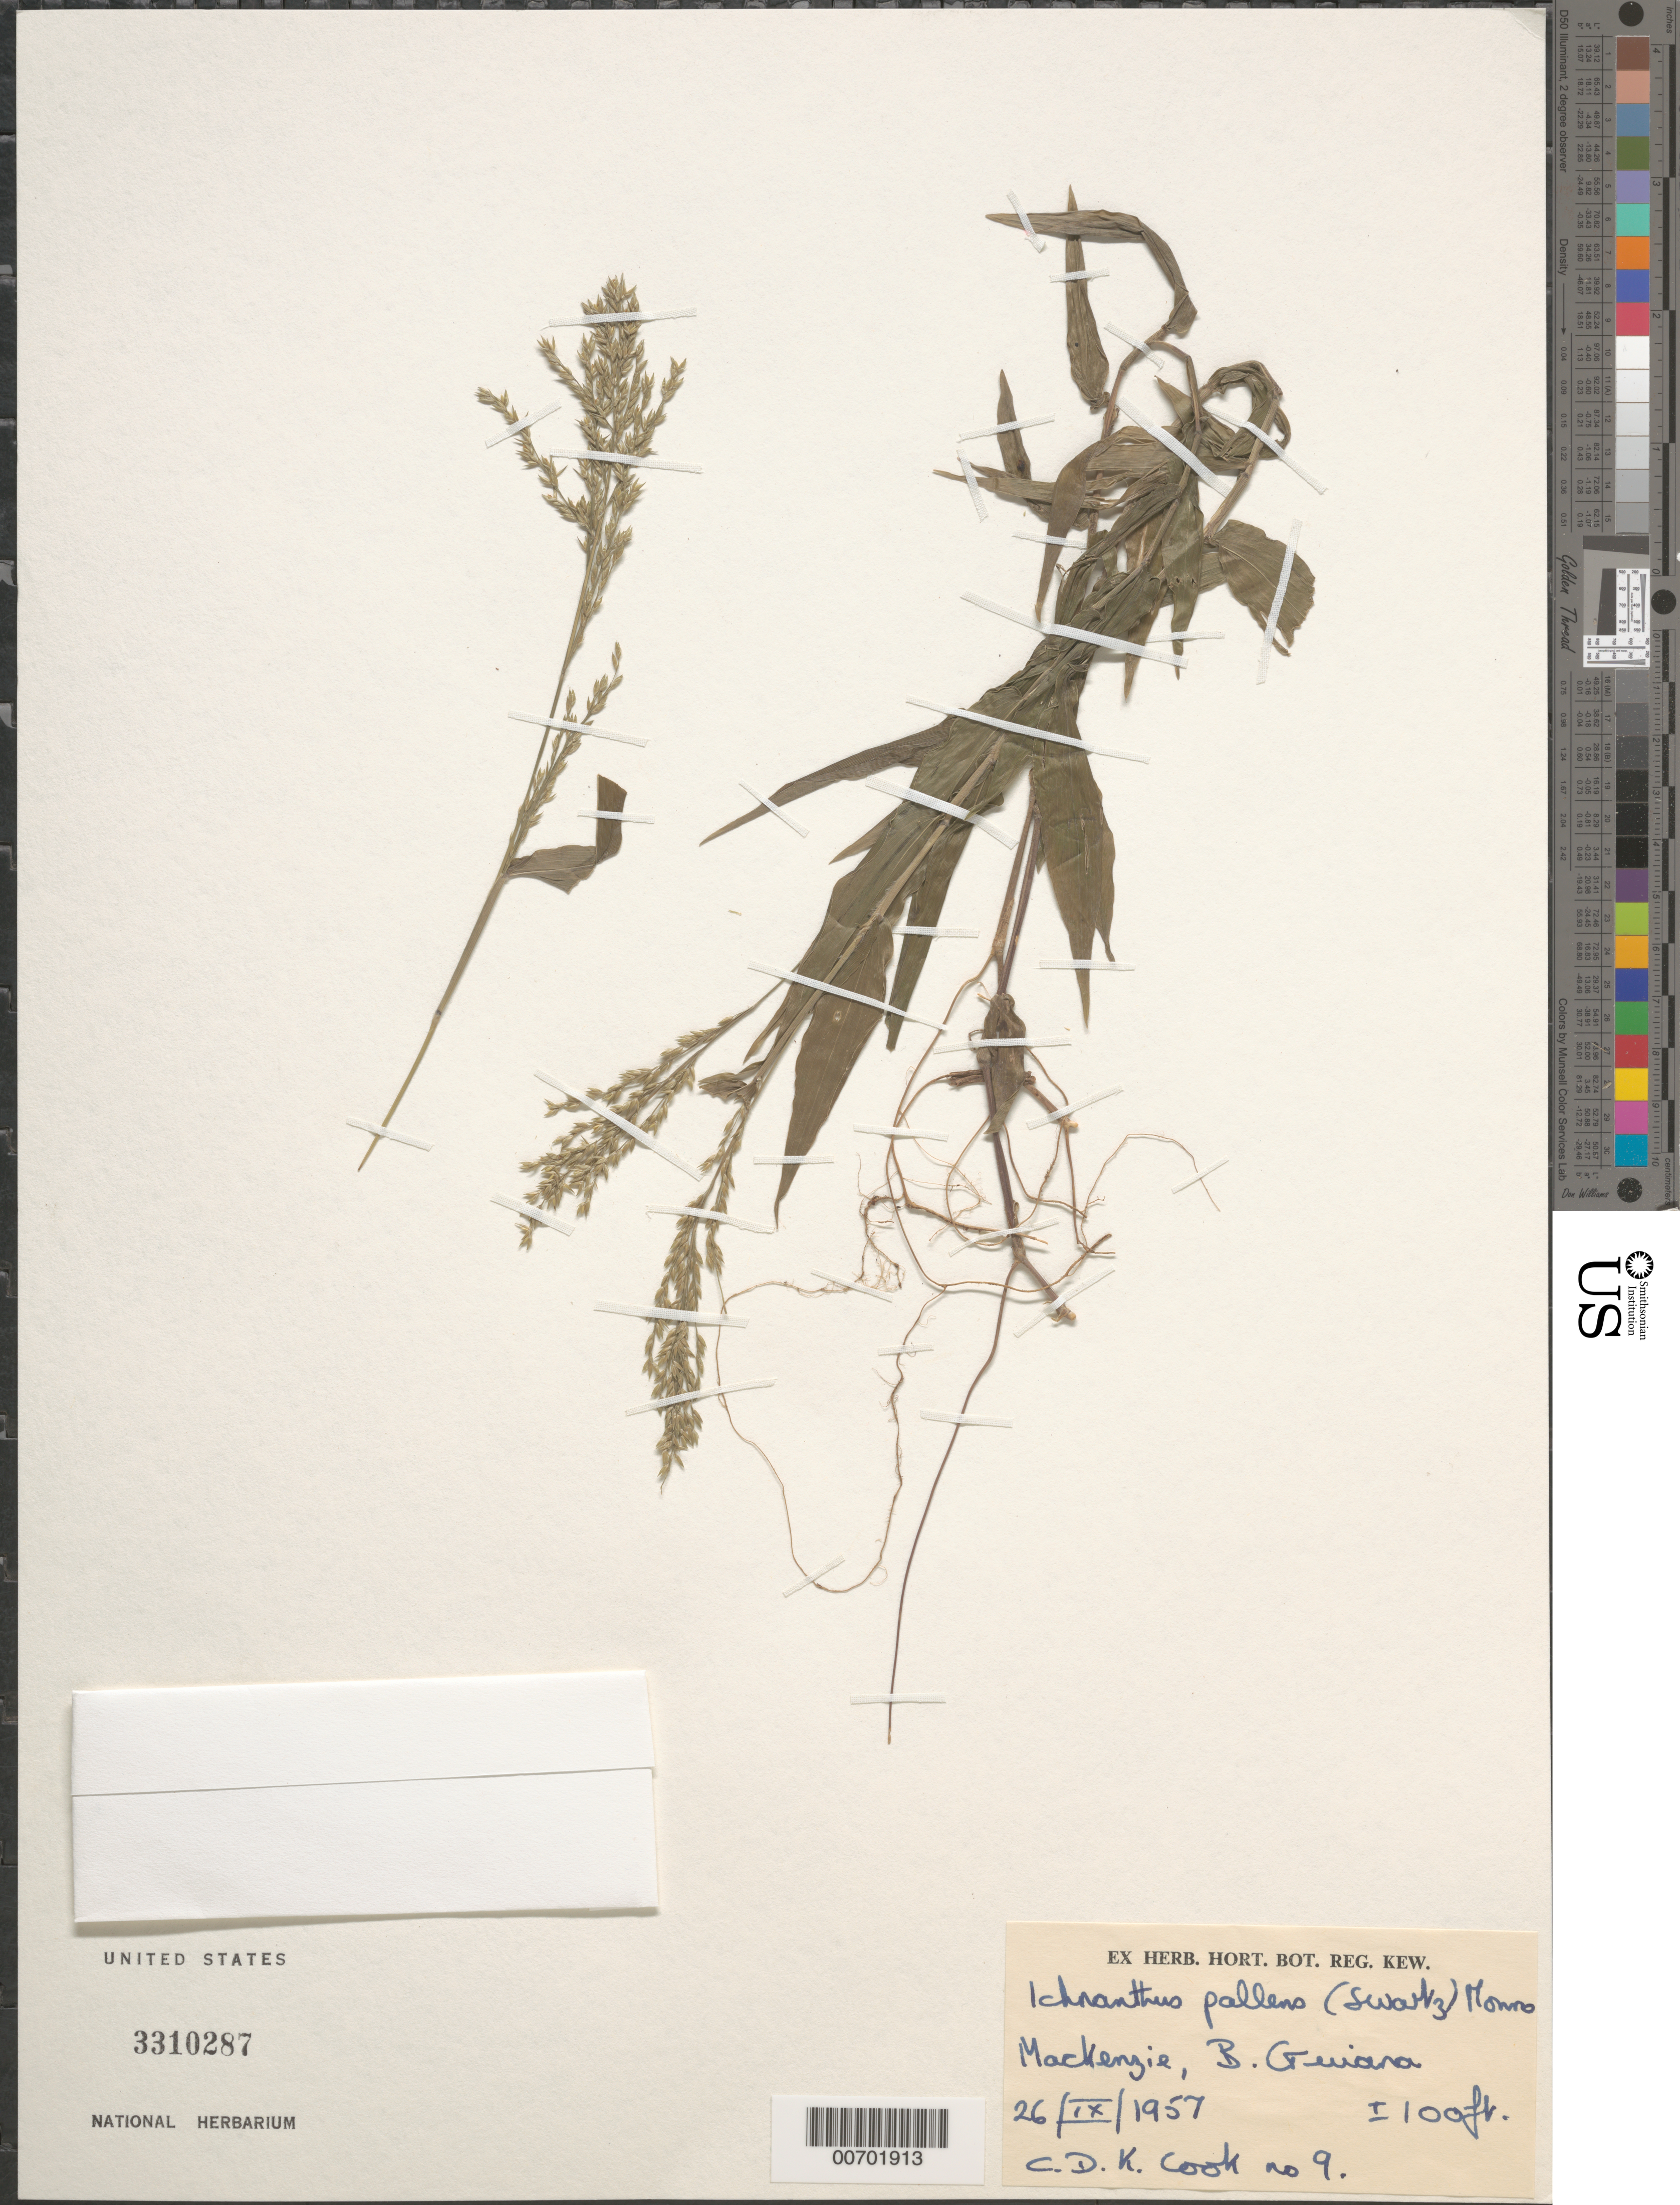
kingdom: Plantae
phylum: Tracheophyta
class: Liliopsida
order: Poales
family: Poaceae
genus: Ichnanthus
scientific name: Ichnanthus pallens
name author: (Sw.) Munro ex Benth.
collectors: C. D. K. Cook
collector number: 9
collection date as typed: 26-Sep-57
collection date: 1957-09-26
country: Guyana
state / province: U. Demerara-Berbice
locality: MacKenzie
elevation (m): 30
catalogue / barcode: US 3310287